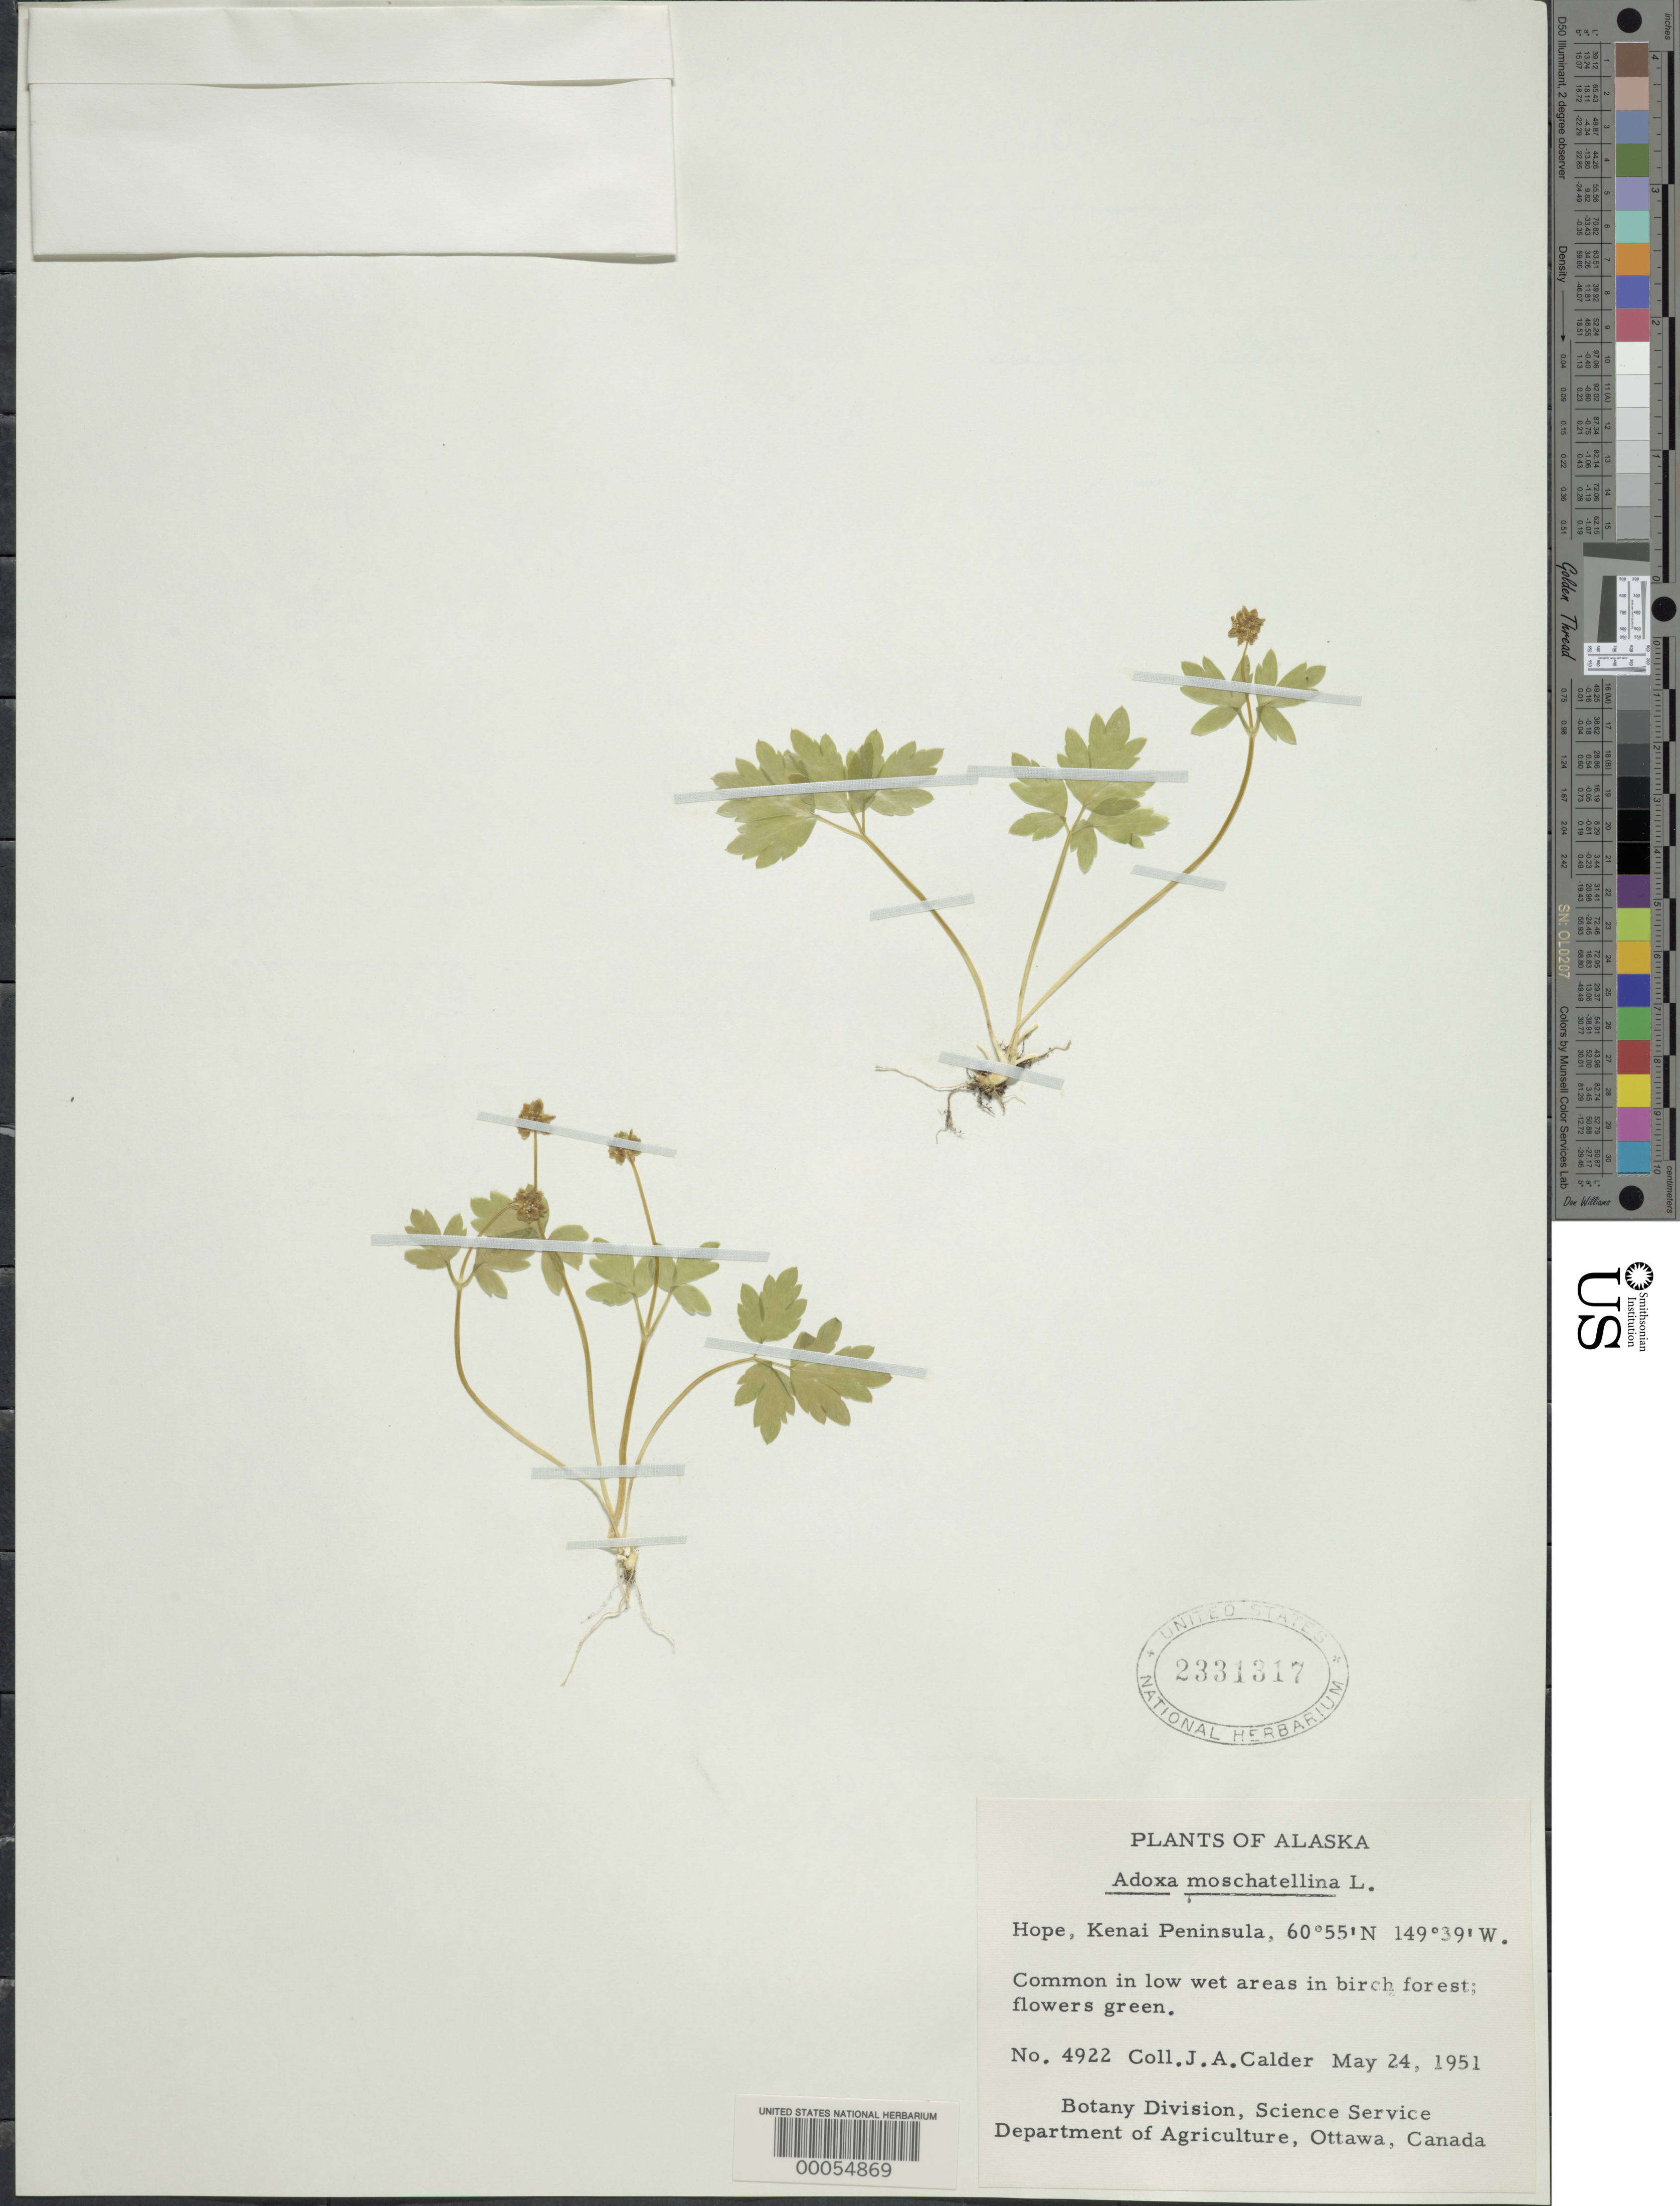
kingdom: Plantae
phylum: Tracheophyta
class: Magnoliopsida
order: Dipsacales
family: Viburnaceae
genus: Adoxa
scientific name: Adoxa moschatellina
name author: L.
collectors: J. A. Calder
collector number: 4922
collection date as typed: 24 May 1951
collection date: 1951-05-24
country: United States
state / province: Alaska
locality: Hope, kenai peninsula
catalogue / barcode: US 2331317